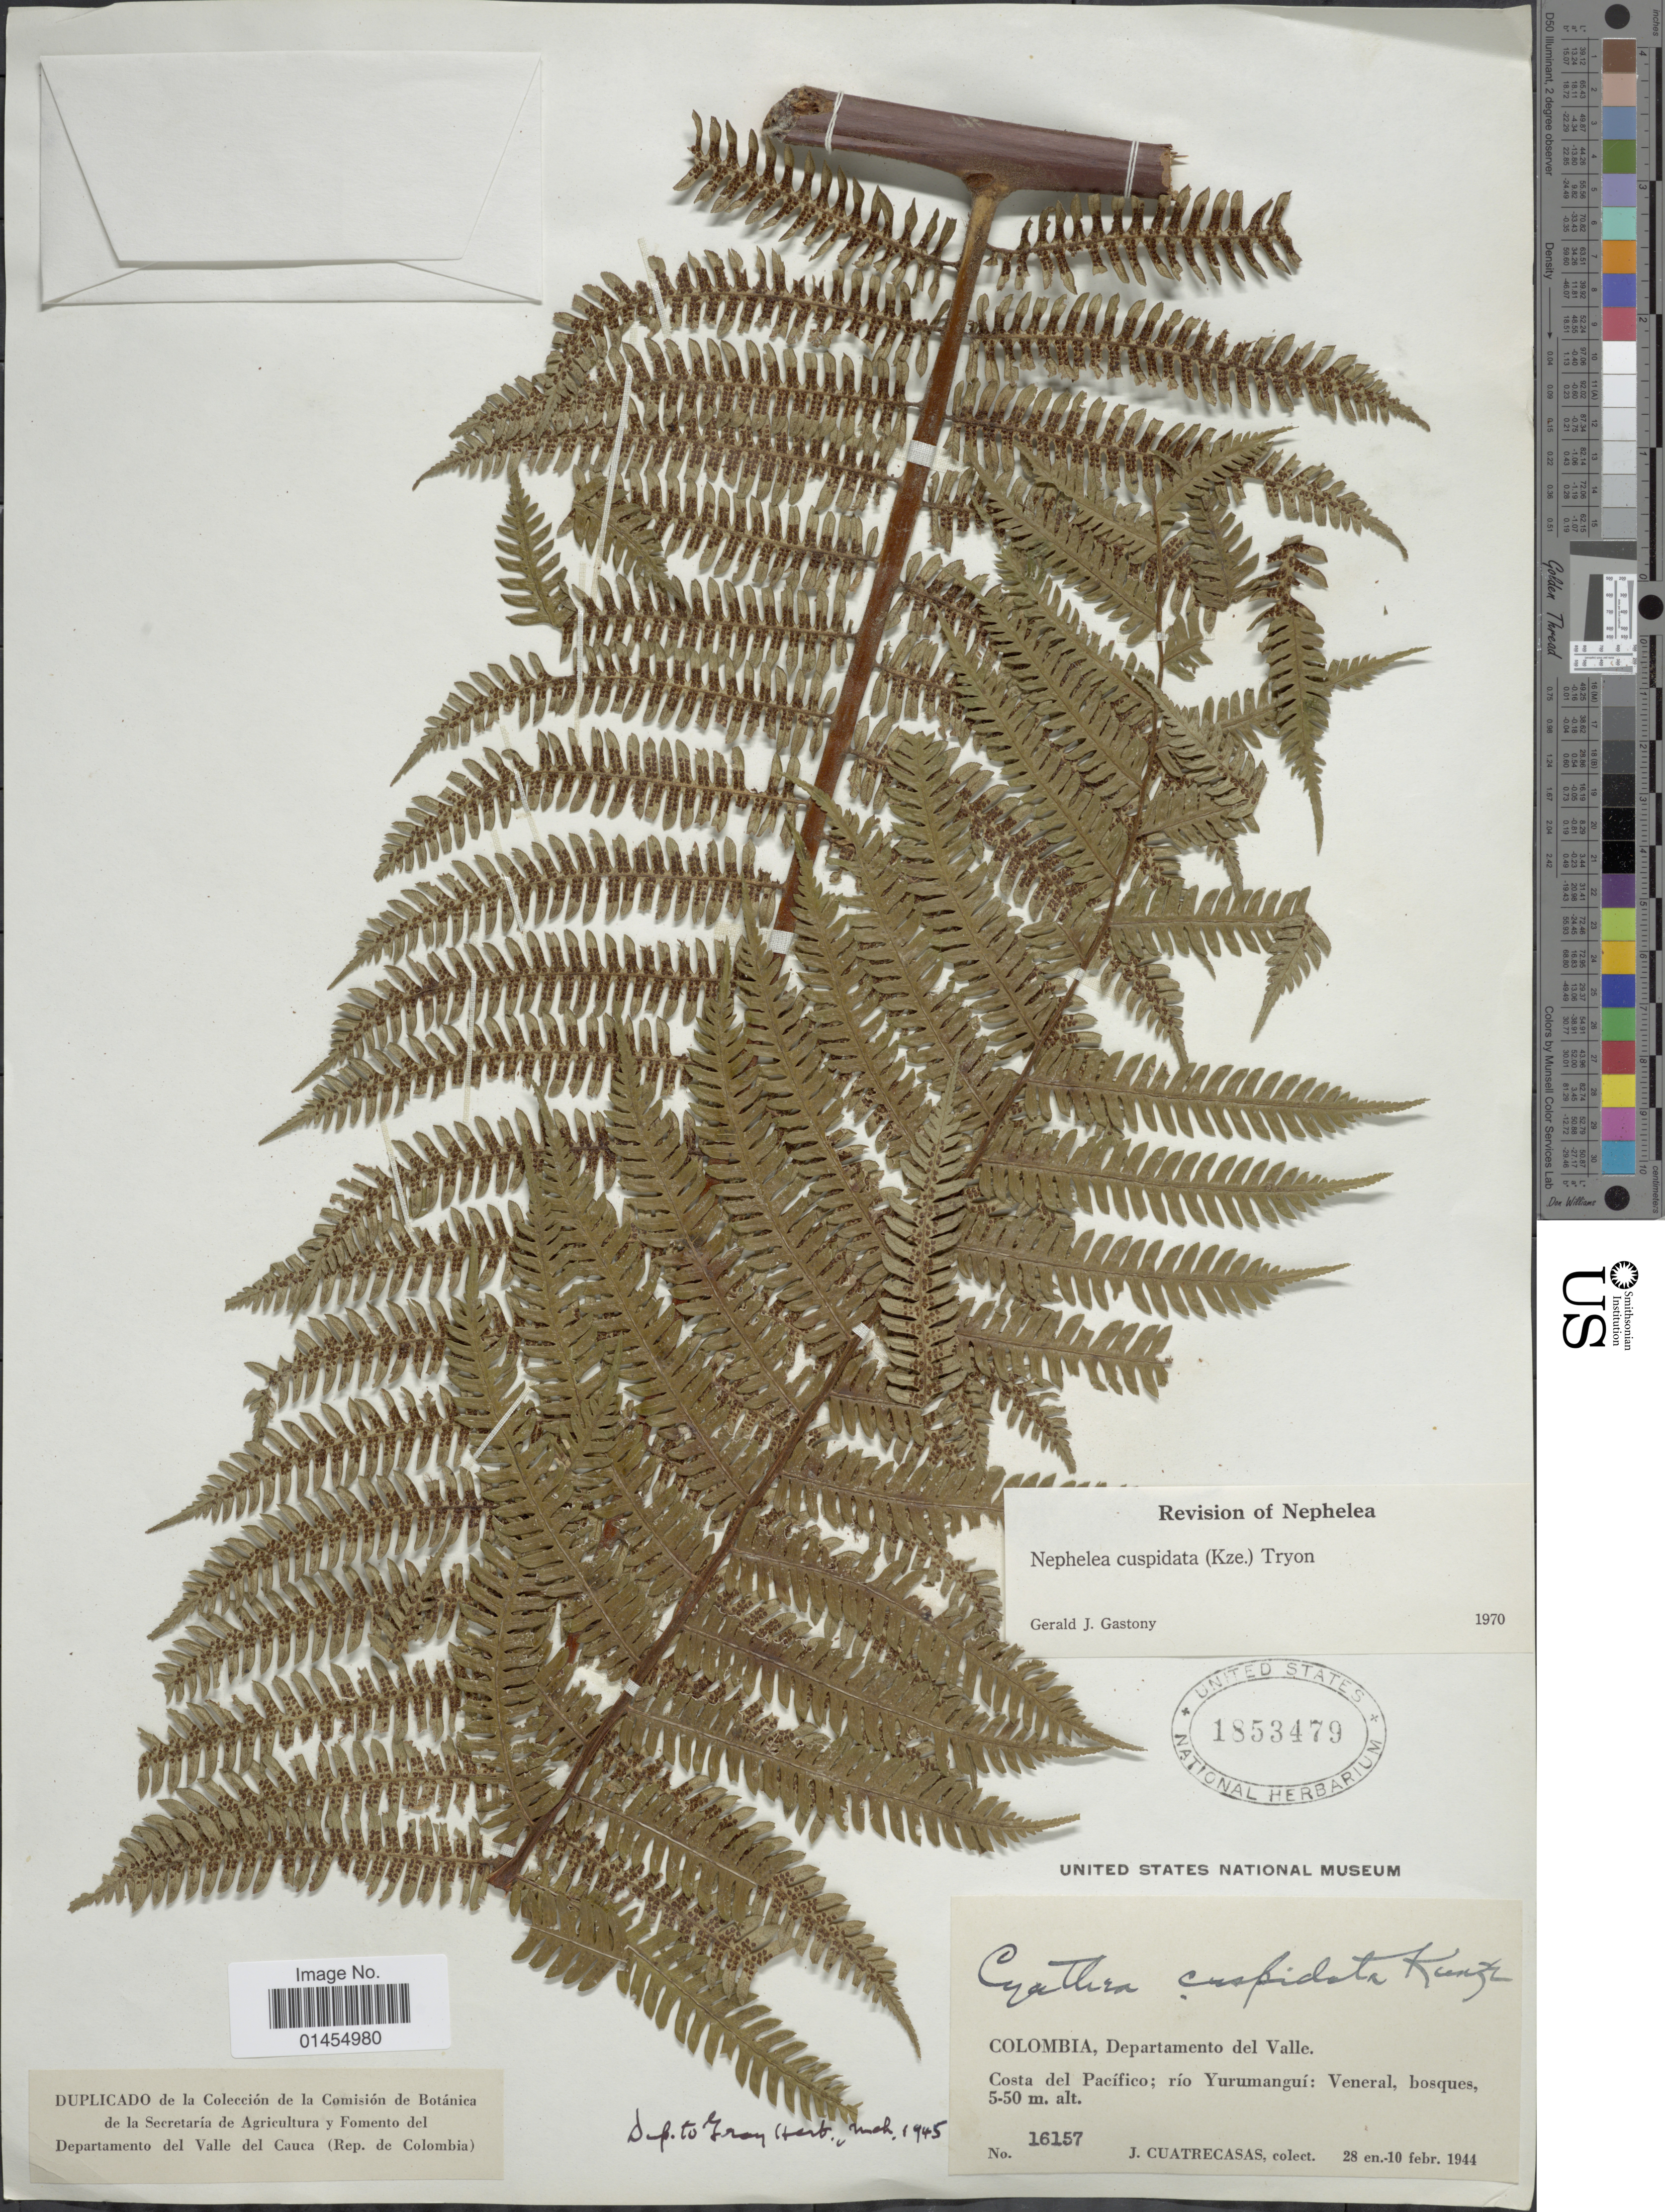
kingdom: Plantae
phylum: Tracheophyta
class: Polypodiopsida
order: Cyatheales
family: Cyatheaceae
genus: Alsophila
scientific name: Alsophila cuspidata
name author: (Kunze) D.S. Conant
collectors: J. Cuatrecasas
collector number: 16157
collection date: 1944-01-28/1944-02-10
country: Colombia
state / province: Valle del Cauca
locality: Departamento del Valle. Costa del Pacífico; río Yurumanguí: Veneral, bosques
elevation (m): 5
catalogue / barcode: US 1853479